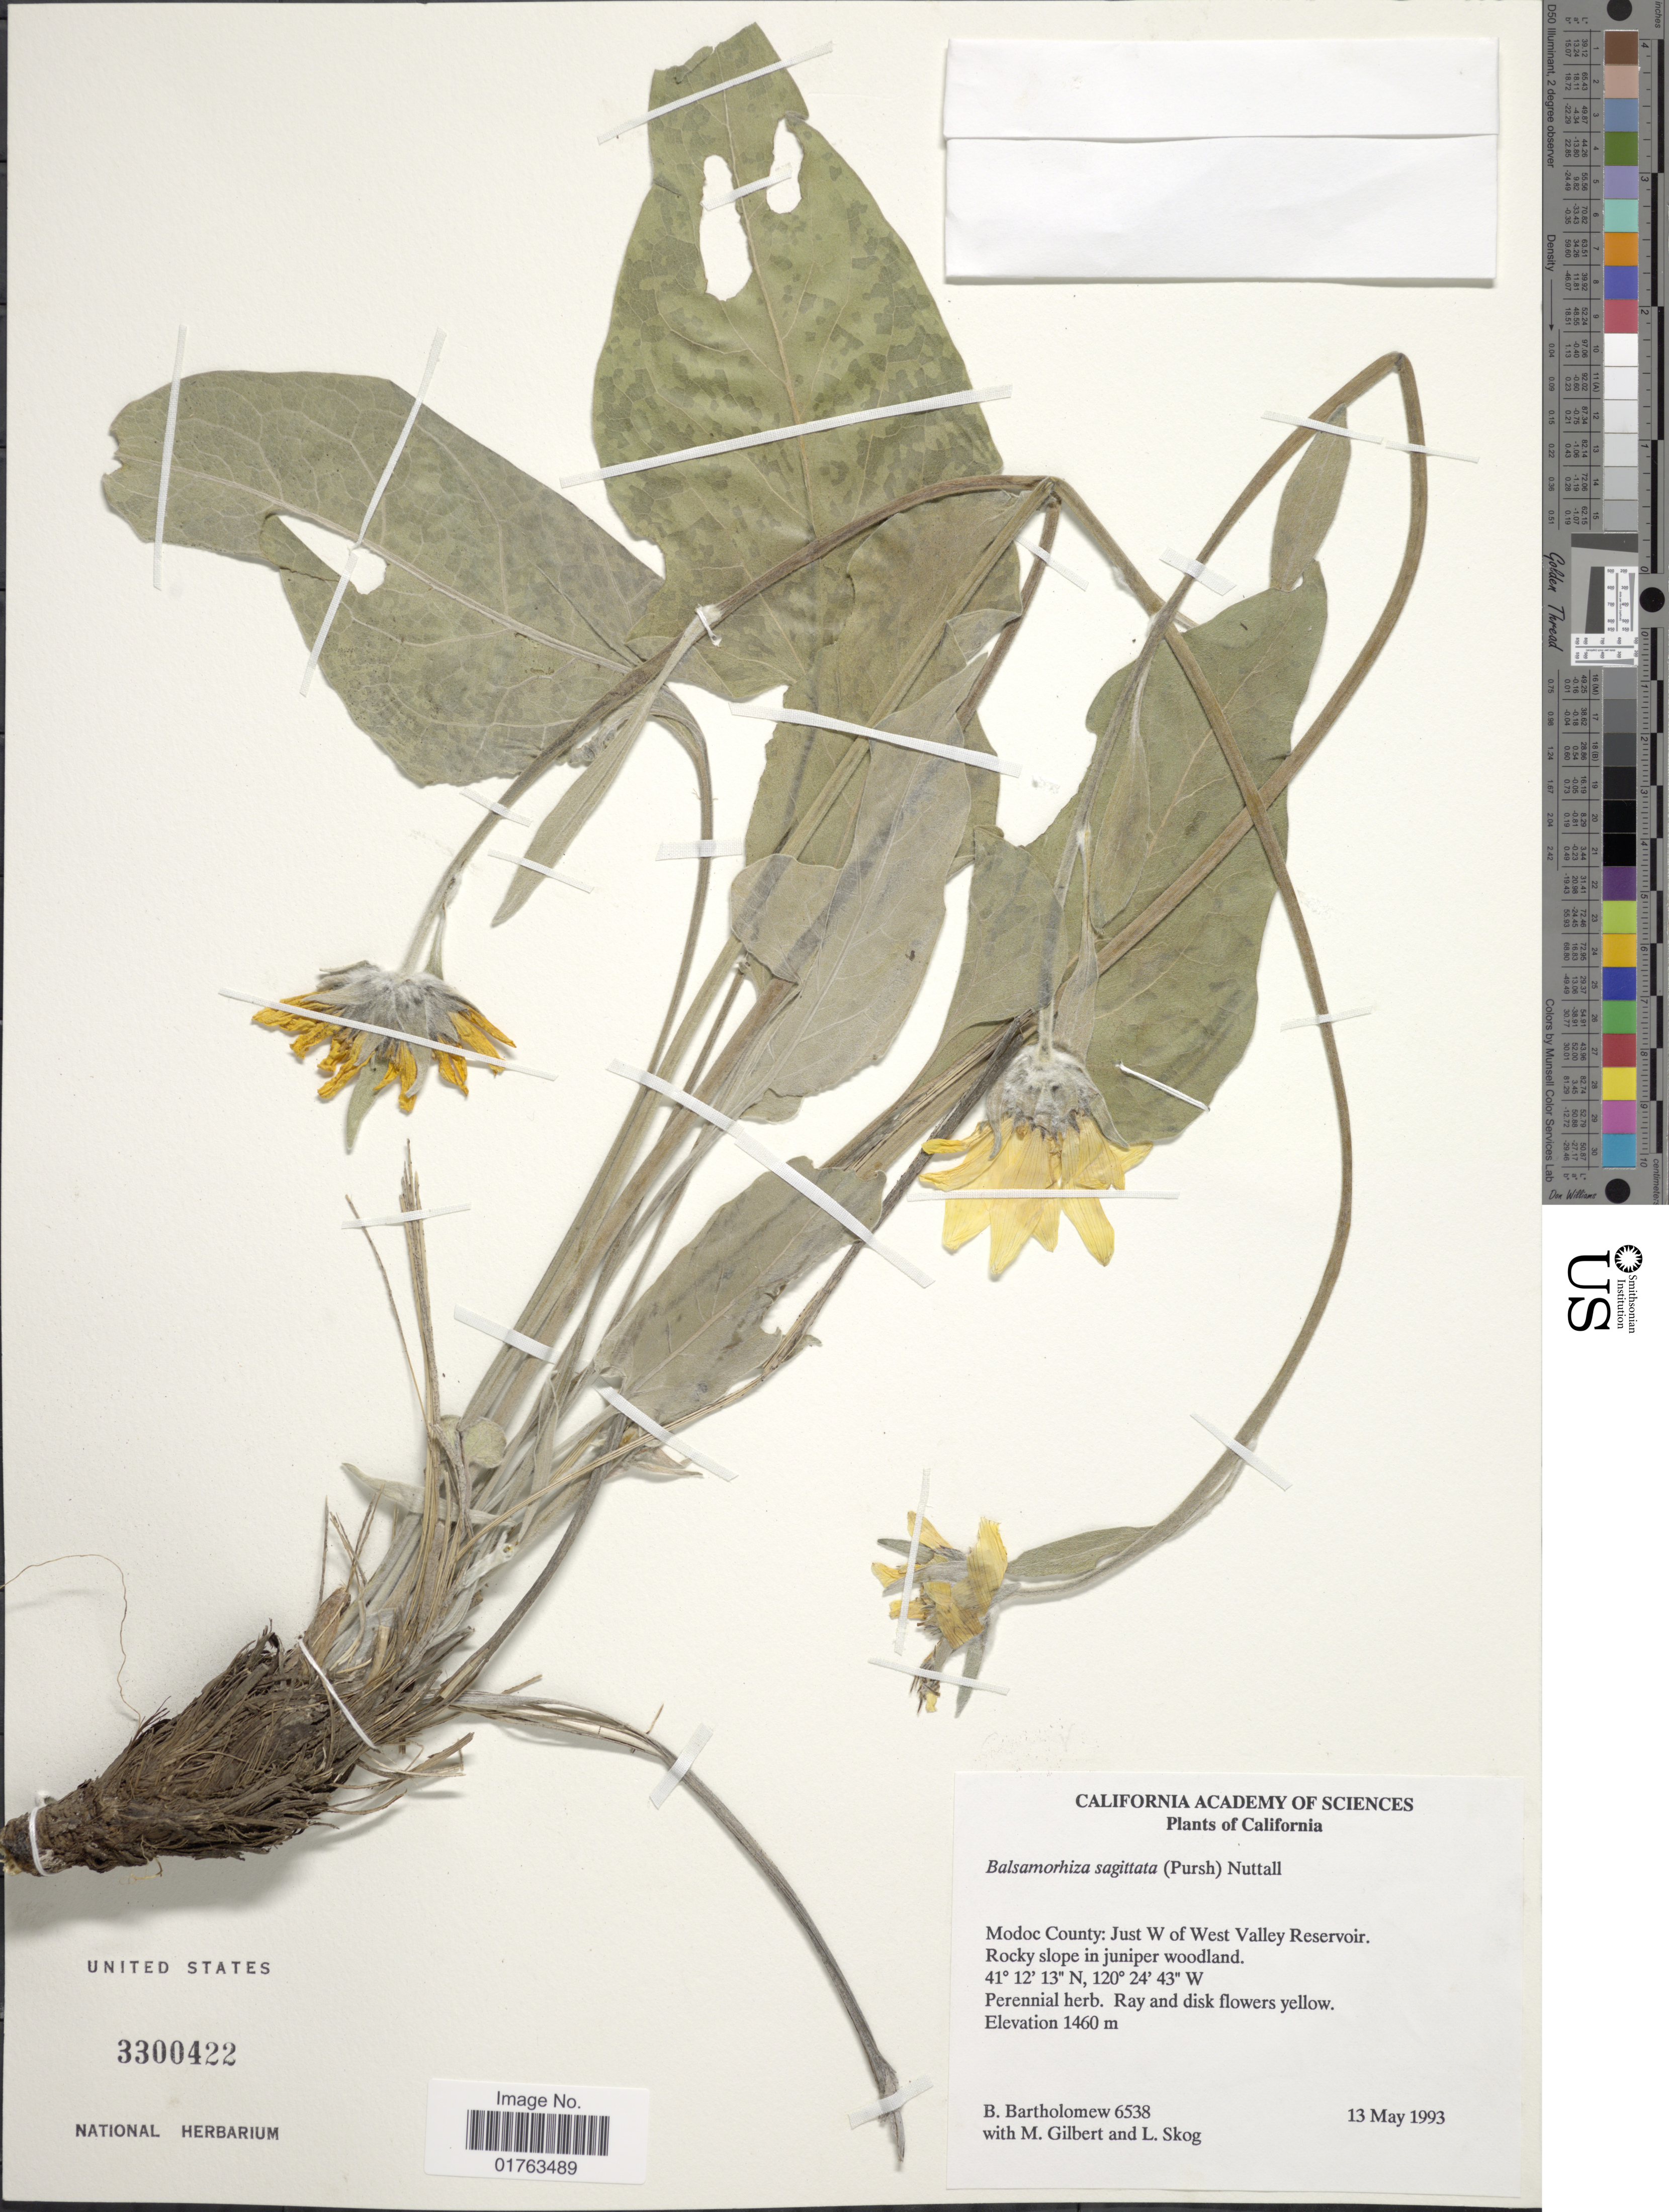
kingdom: Plantae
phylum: Tracheophyta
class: Magnoliopsida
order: Asterales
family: Asteraceae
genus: Balsamorhiza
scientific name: Balsamorhiza sagittata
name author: (Pursh) Nutt.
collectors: B. Bartholomew, M. Gilbert & L. E. Skog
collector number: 6538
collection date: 1993-05-13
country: United States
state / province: California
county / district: Modoc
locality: Modoc County: Just W of West Valley Reservoir. Rocky slope in juniper woodland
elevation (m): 1460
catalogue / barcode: US 3300422